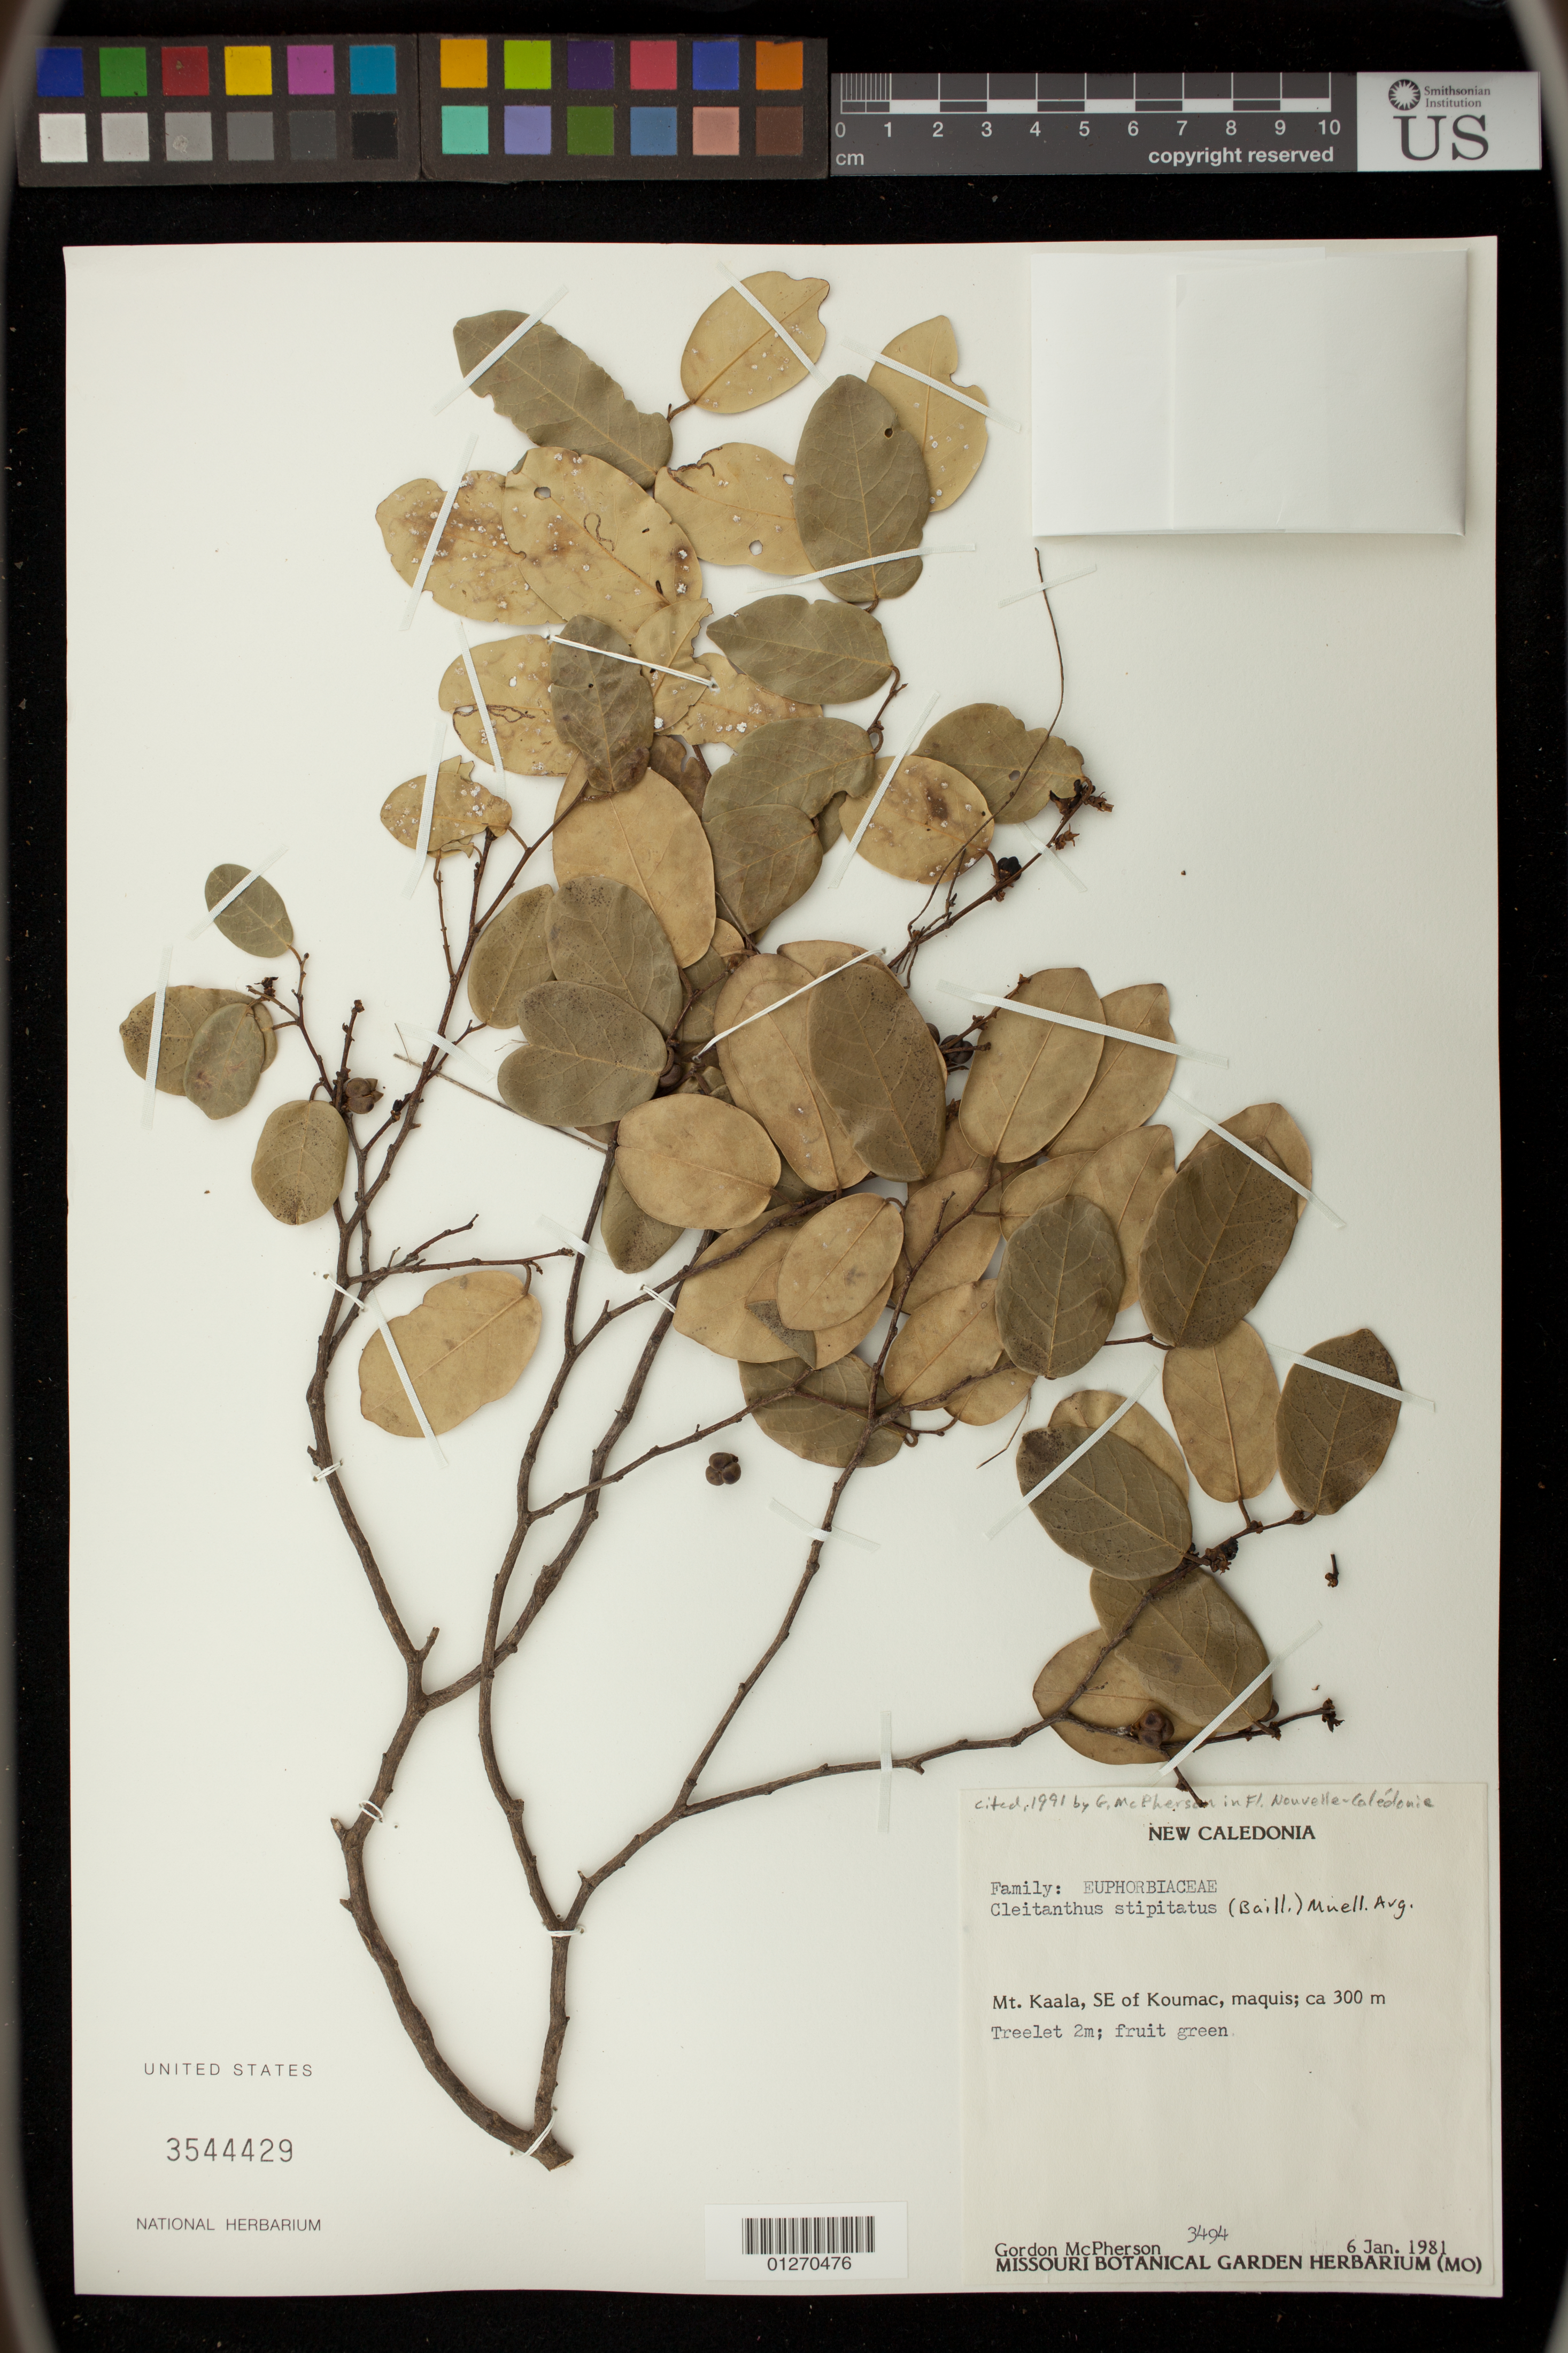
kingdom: Plantae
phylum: Tracheophyta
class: Magnoliopsida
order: Malpighiales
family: Phyllanthaceae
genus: Cleistanthus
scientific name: Cleistanthus stipitatus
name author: (Baill.) Müll. Arg.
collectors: G. D. McPherson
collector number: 3494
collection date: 1981-01-06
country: New Caledonia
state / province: North Province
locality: Mt. Kaala, SE of Koumac, maquis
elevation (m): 300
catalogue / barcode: US 3544429